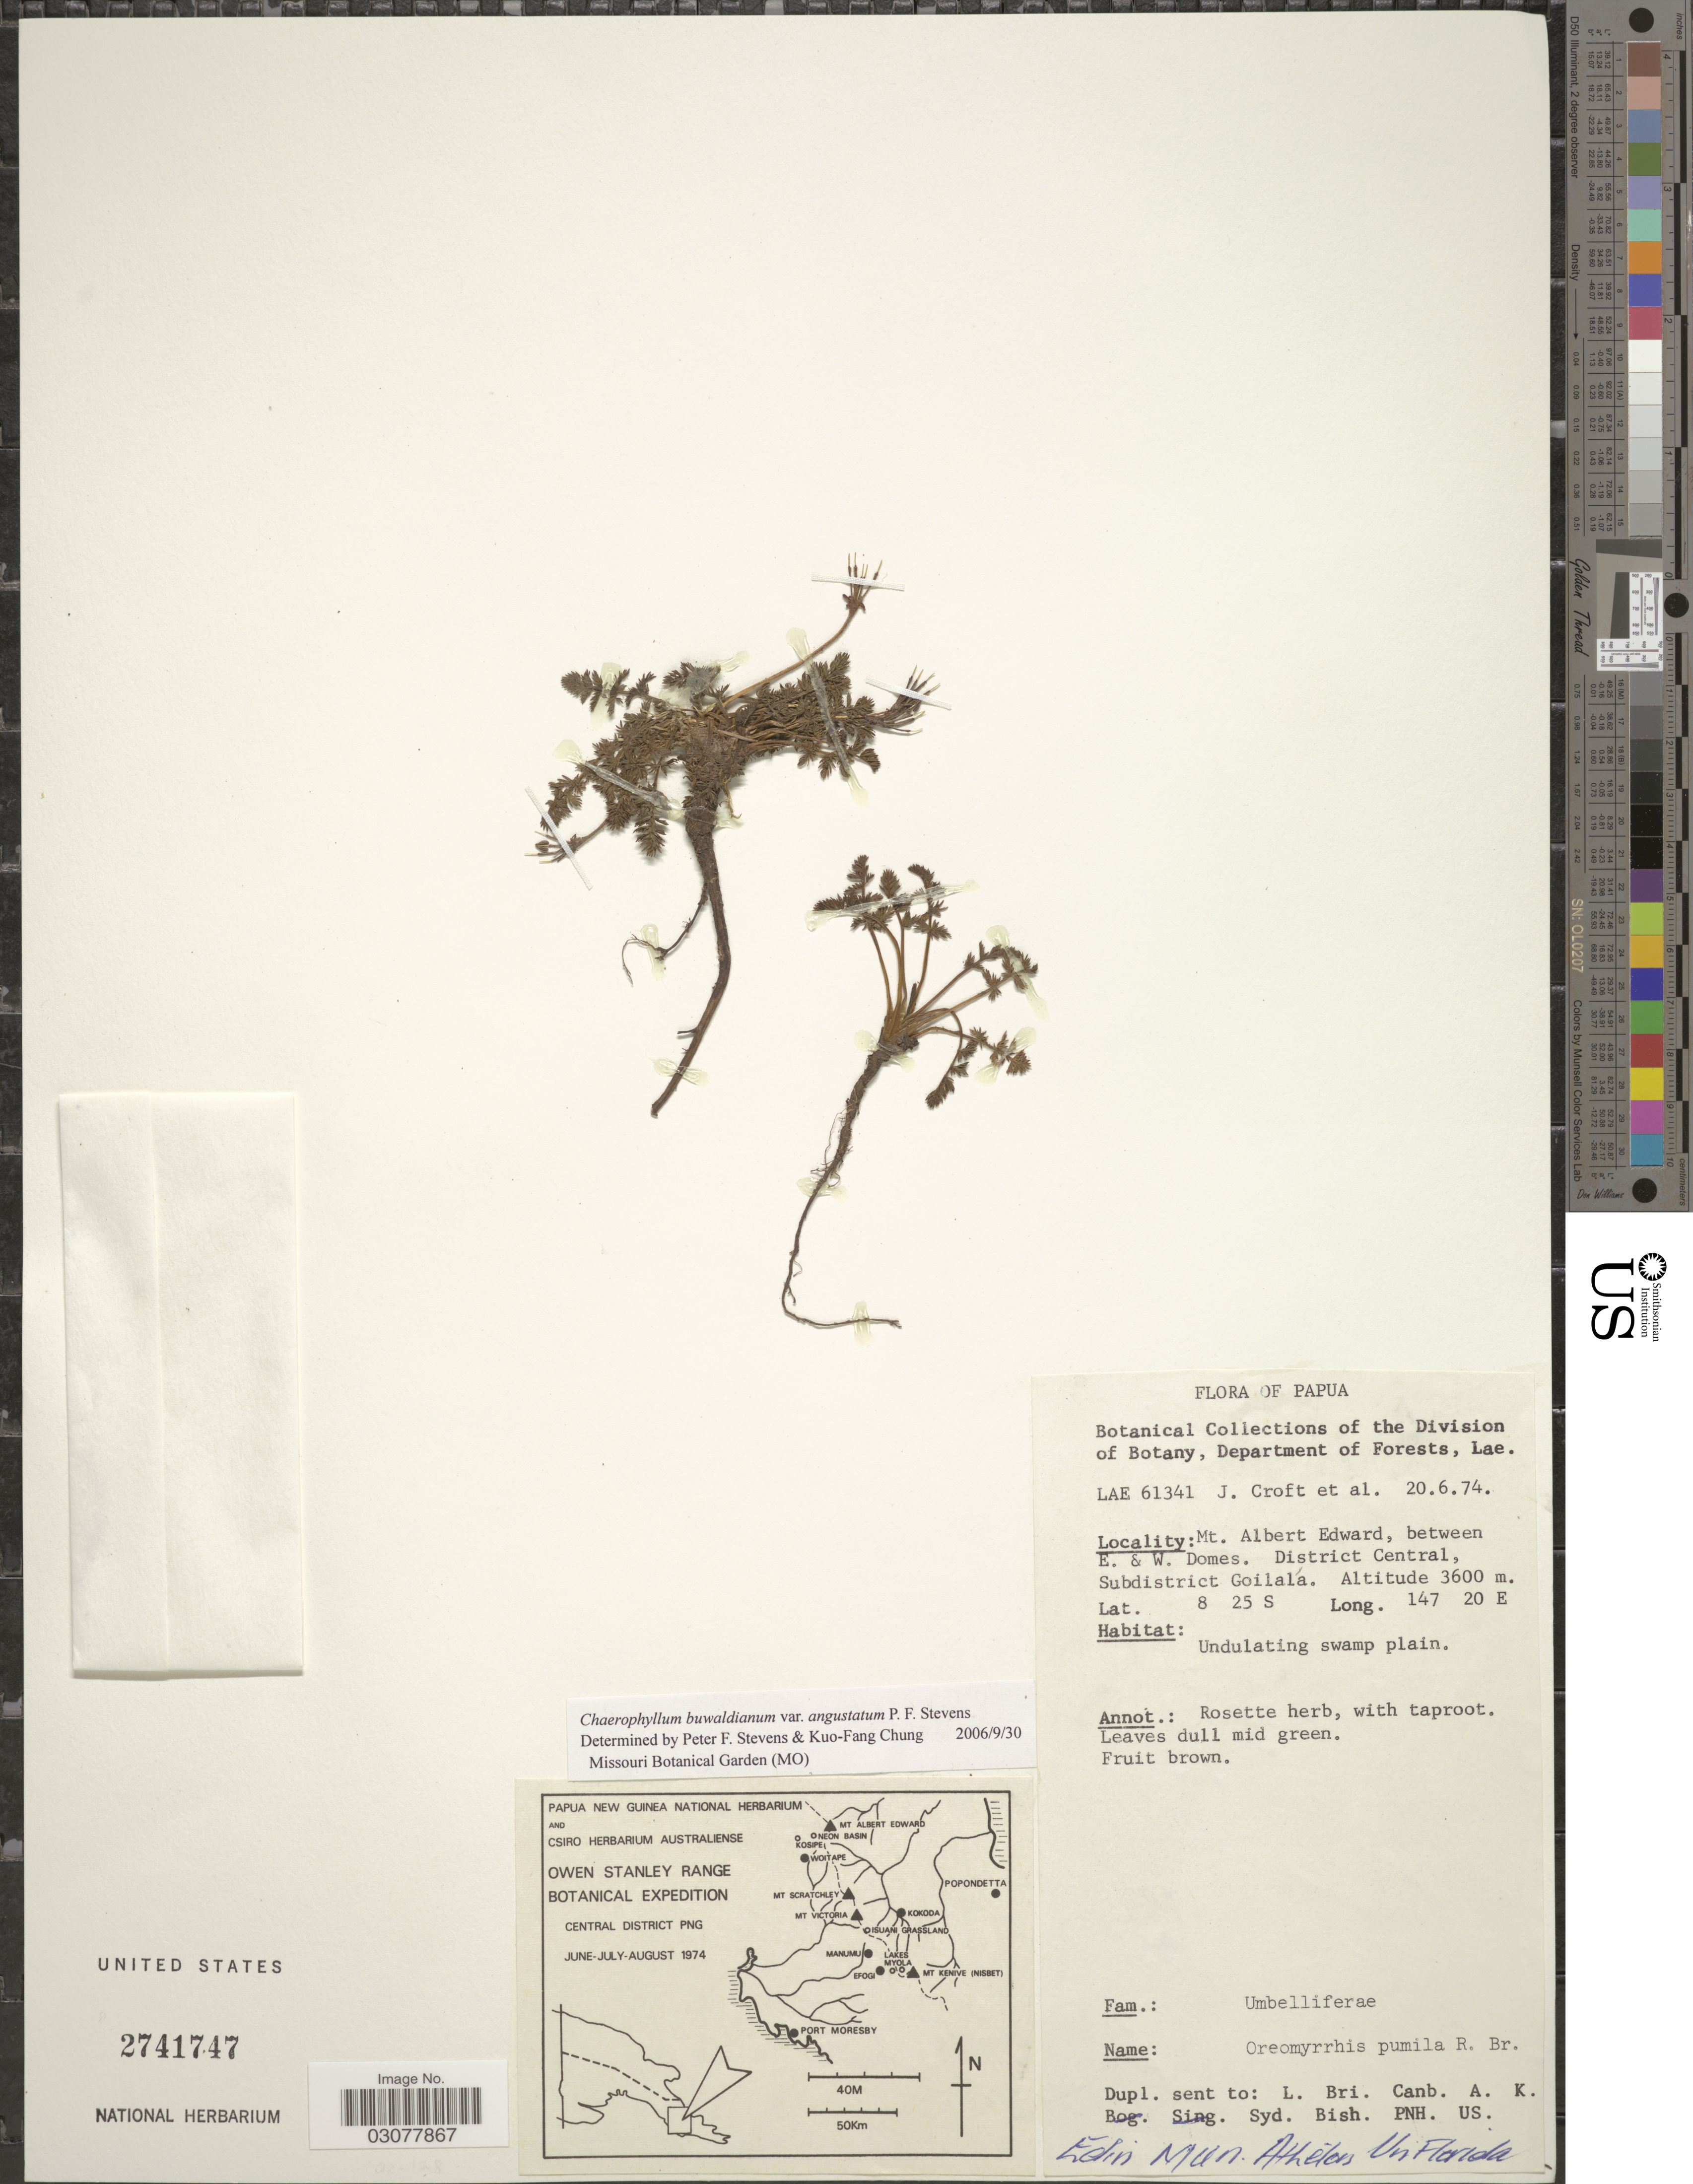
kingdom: Plantae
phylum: Tracheophyta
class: Magnoliopsida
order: Apiales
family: Apiaceae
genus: Chaerophyllum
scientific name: Chaerophyllum buwaldianum var. angustatum P.F. Stevens var. nov. ined.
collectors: J. Croft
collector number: LAE61341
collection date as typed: Transcribed d/m/y: 20/6/74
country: Papua New Guinea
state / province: Central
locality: Papua, Mt. Albert Edward, between E.&W. Domes. District Central, Subdistrict Goilala.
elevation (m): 3600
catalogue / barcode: US 2741747